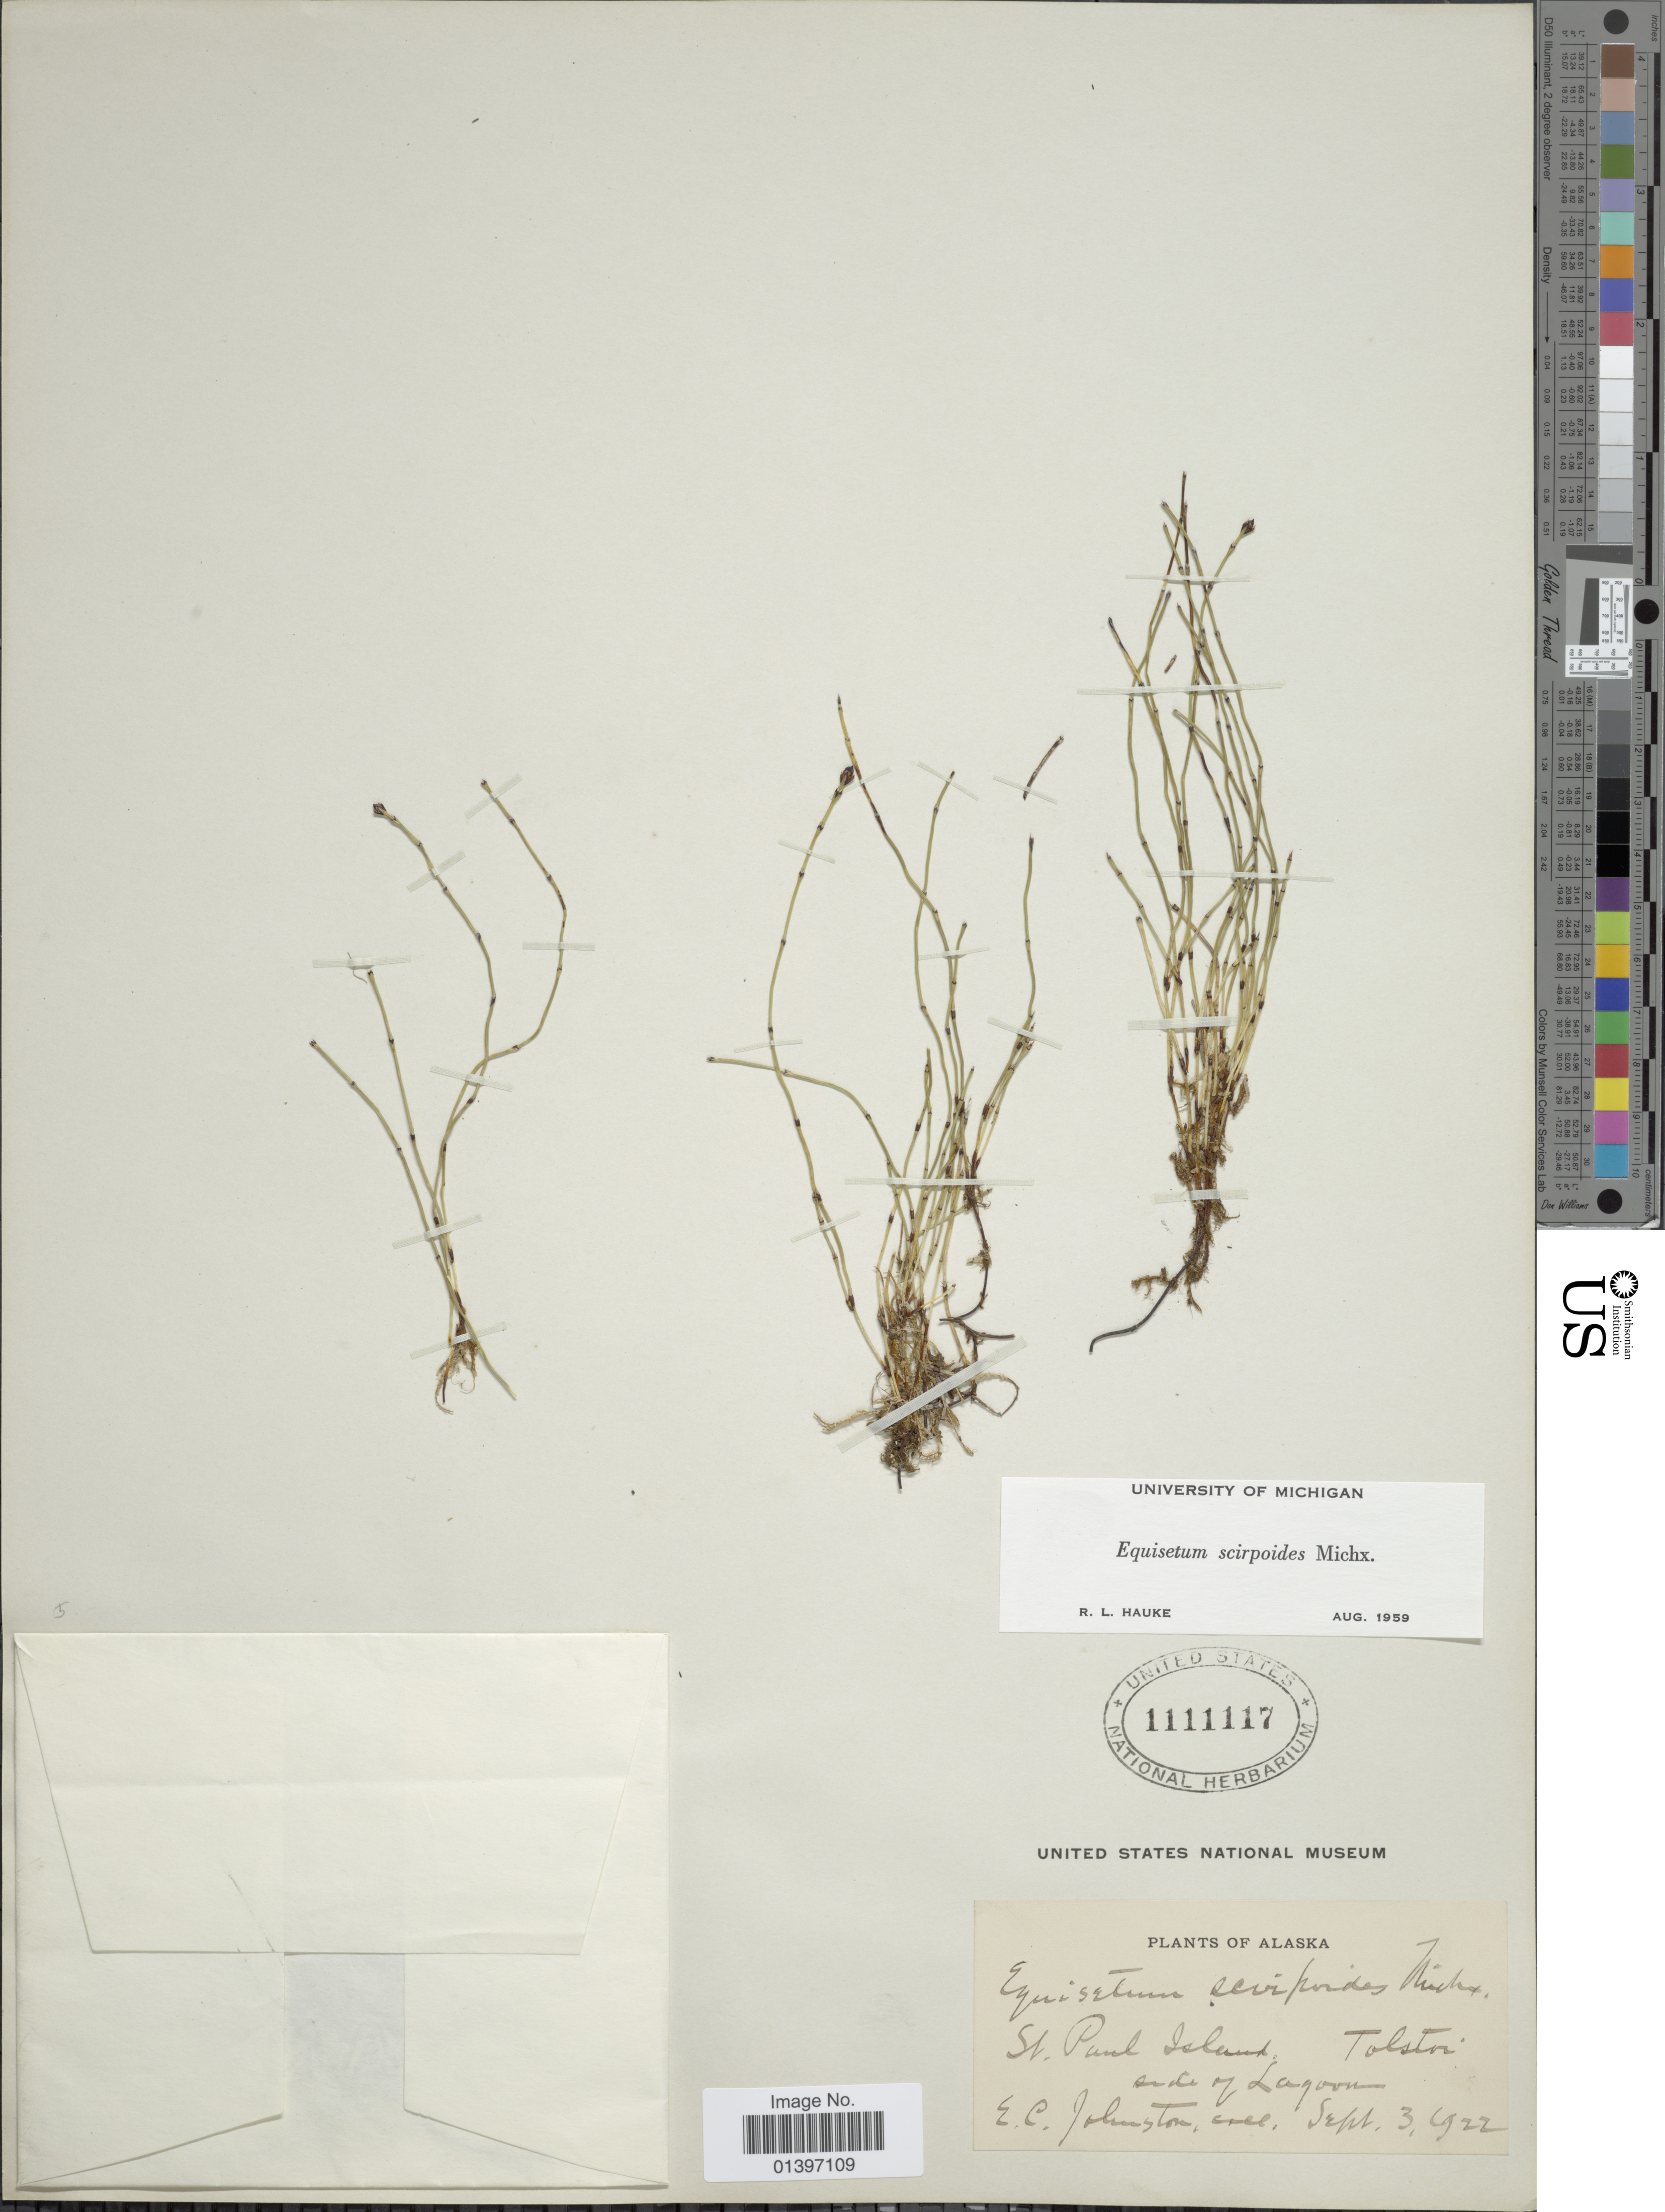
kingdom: Plantae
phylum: Tracheophyta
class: Polypodiopsida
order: Equisetales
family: Equisetaceae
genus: Equisetum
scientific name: Equisetum scirpoides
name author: Michx.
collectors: E. C. Johnston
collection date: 1922-09-03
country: United States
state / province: Alaska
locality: St. Paul Island, Tolstoi, side of Lagoon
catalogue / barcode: US 1111117